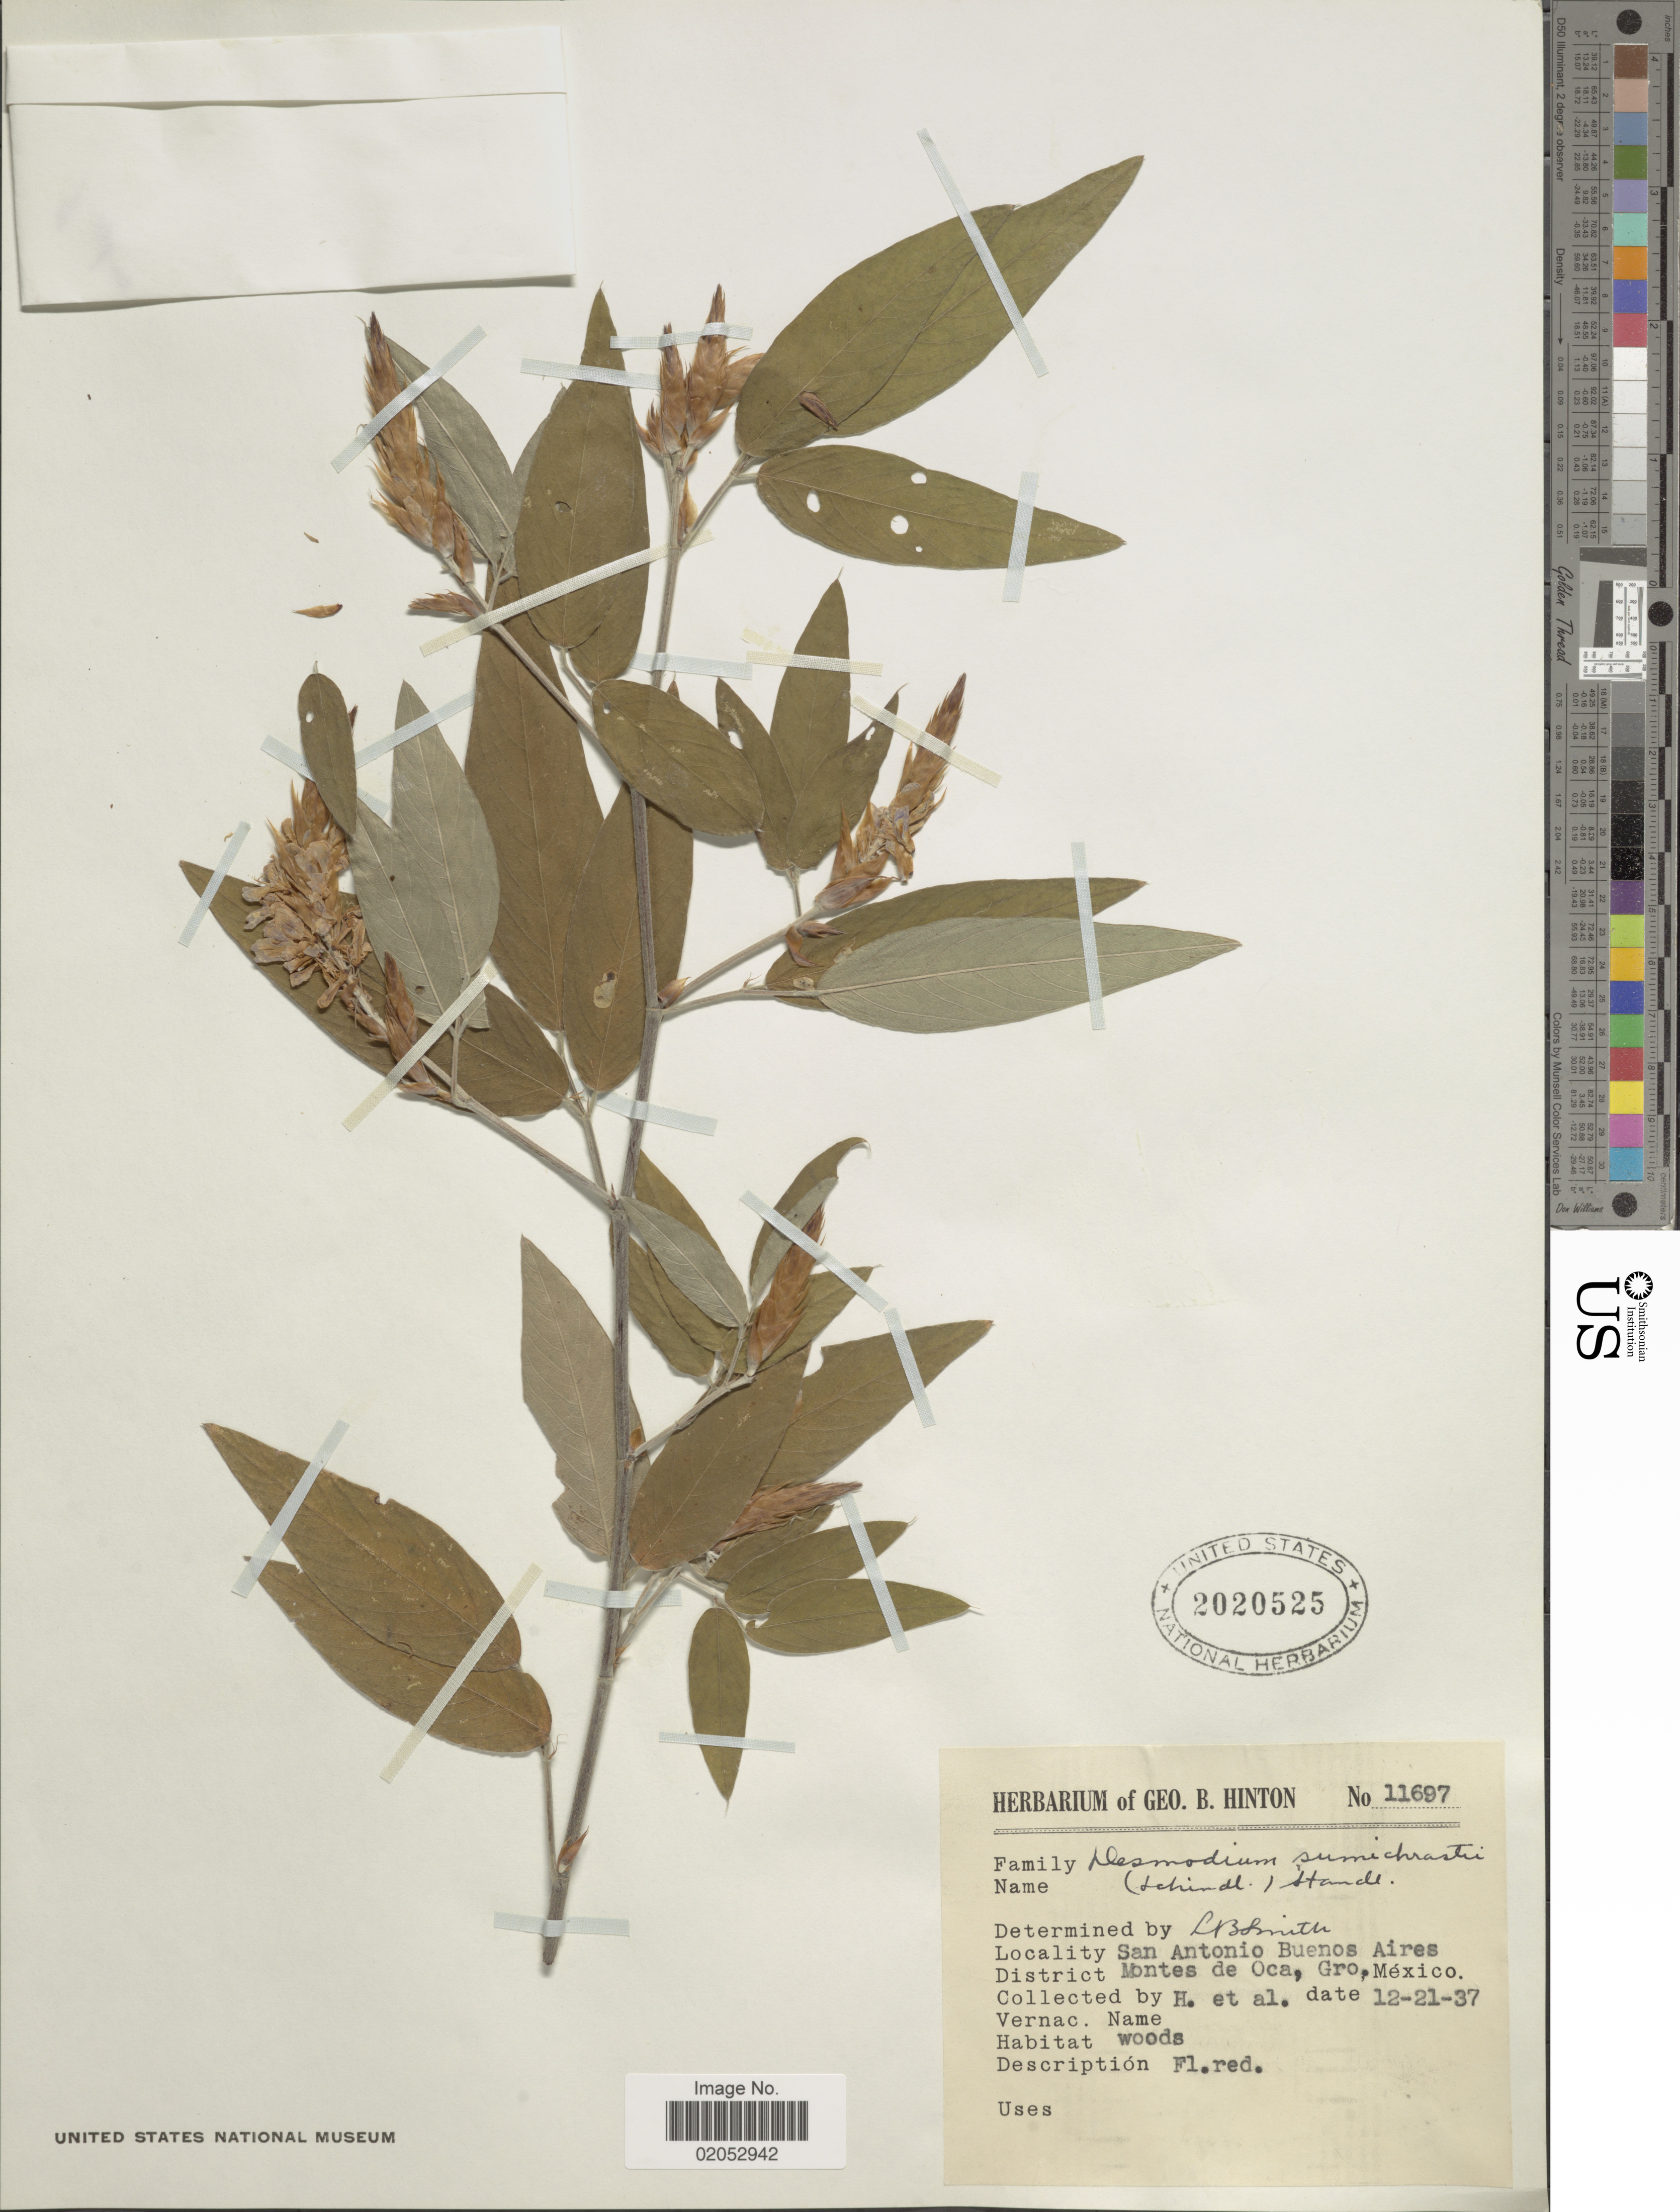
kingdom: Plantae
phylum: Tracheophyta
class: Magnoliopsida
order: Fabales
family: Fabaceae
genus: Desmodium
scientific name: Desmodium sumichrastii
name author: (Schindl.) Schindl.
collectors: G. B. Hinton & et al.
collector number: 11697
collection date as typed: Transcribed d/m/y: 21/12/37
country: Mexico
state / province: Guerrero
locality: San Antonio Buenos Aires, District Montes de Oca.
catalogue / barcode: US 2020525